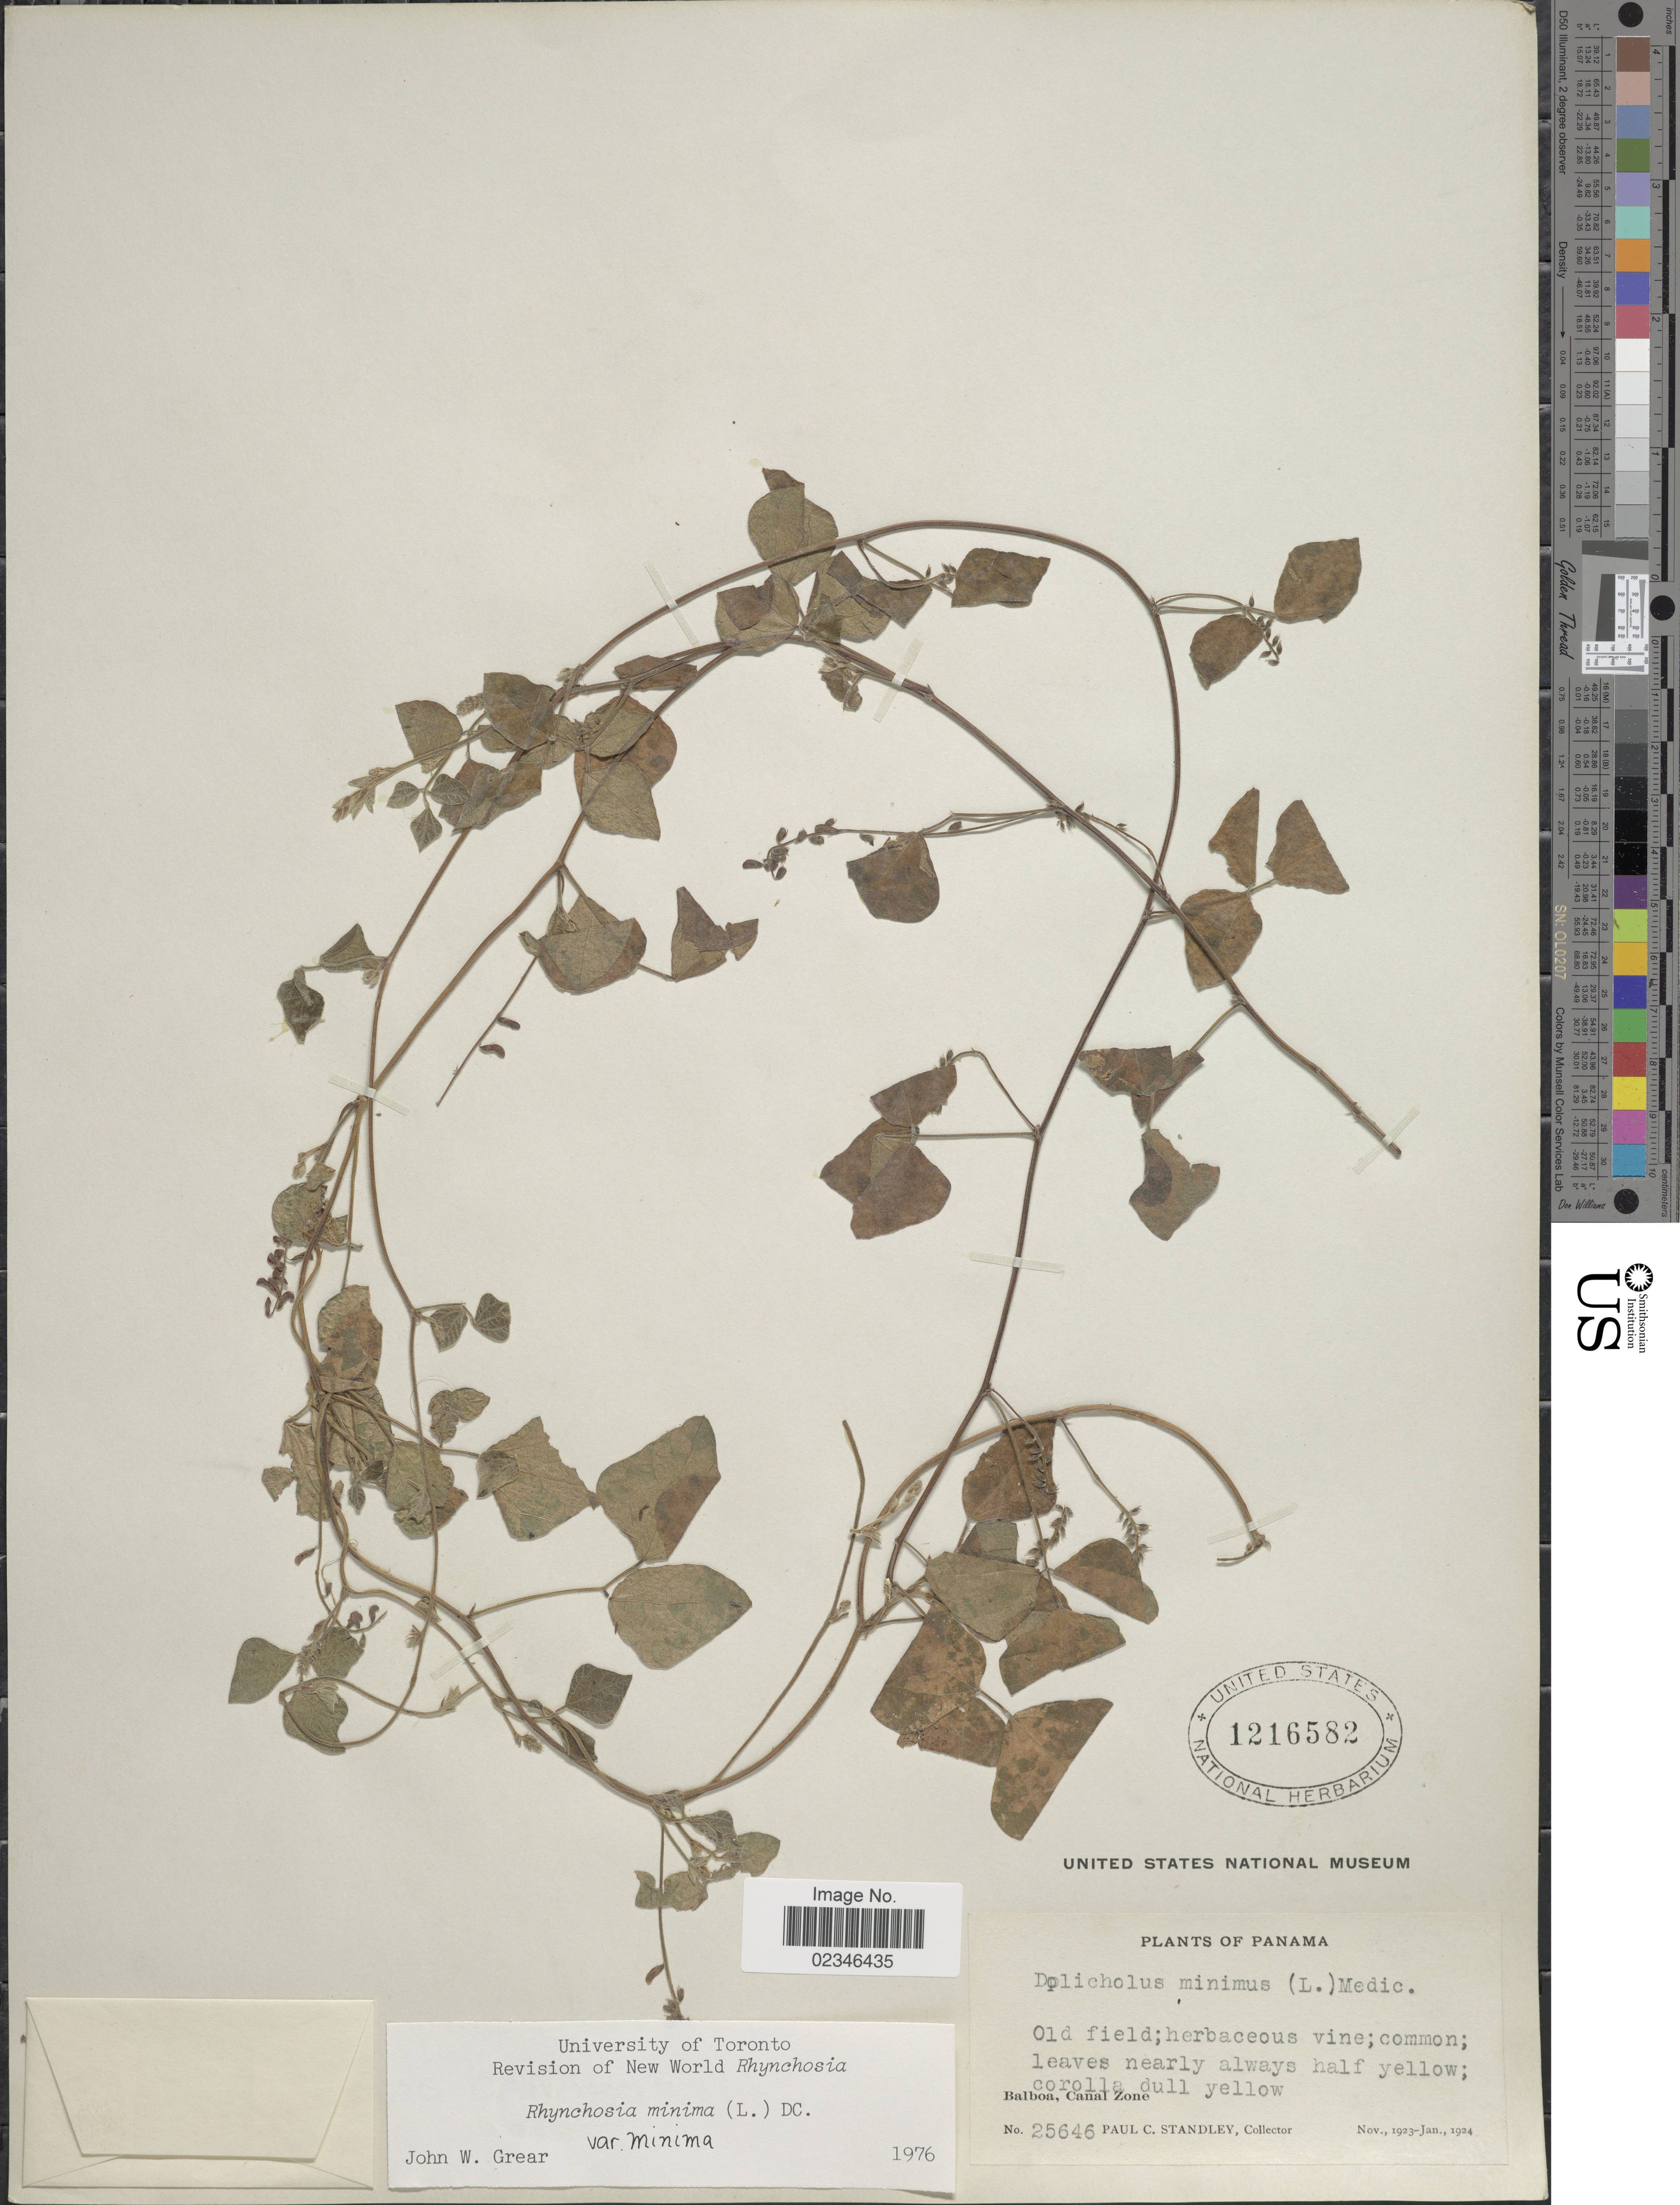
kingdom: Plantae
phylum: Tracheophyta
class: Magnoliopsida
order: Fabales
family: Fabaceae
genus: Rhynchosia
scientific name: Rhynchosia minima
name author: (L.) DC.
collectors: P. C. Standley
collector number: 25646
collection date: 1923-11/1924-01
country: Panama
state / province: Colón / Panamá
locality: Balboa, Canal Zone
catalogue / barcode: US 1216582